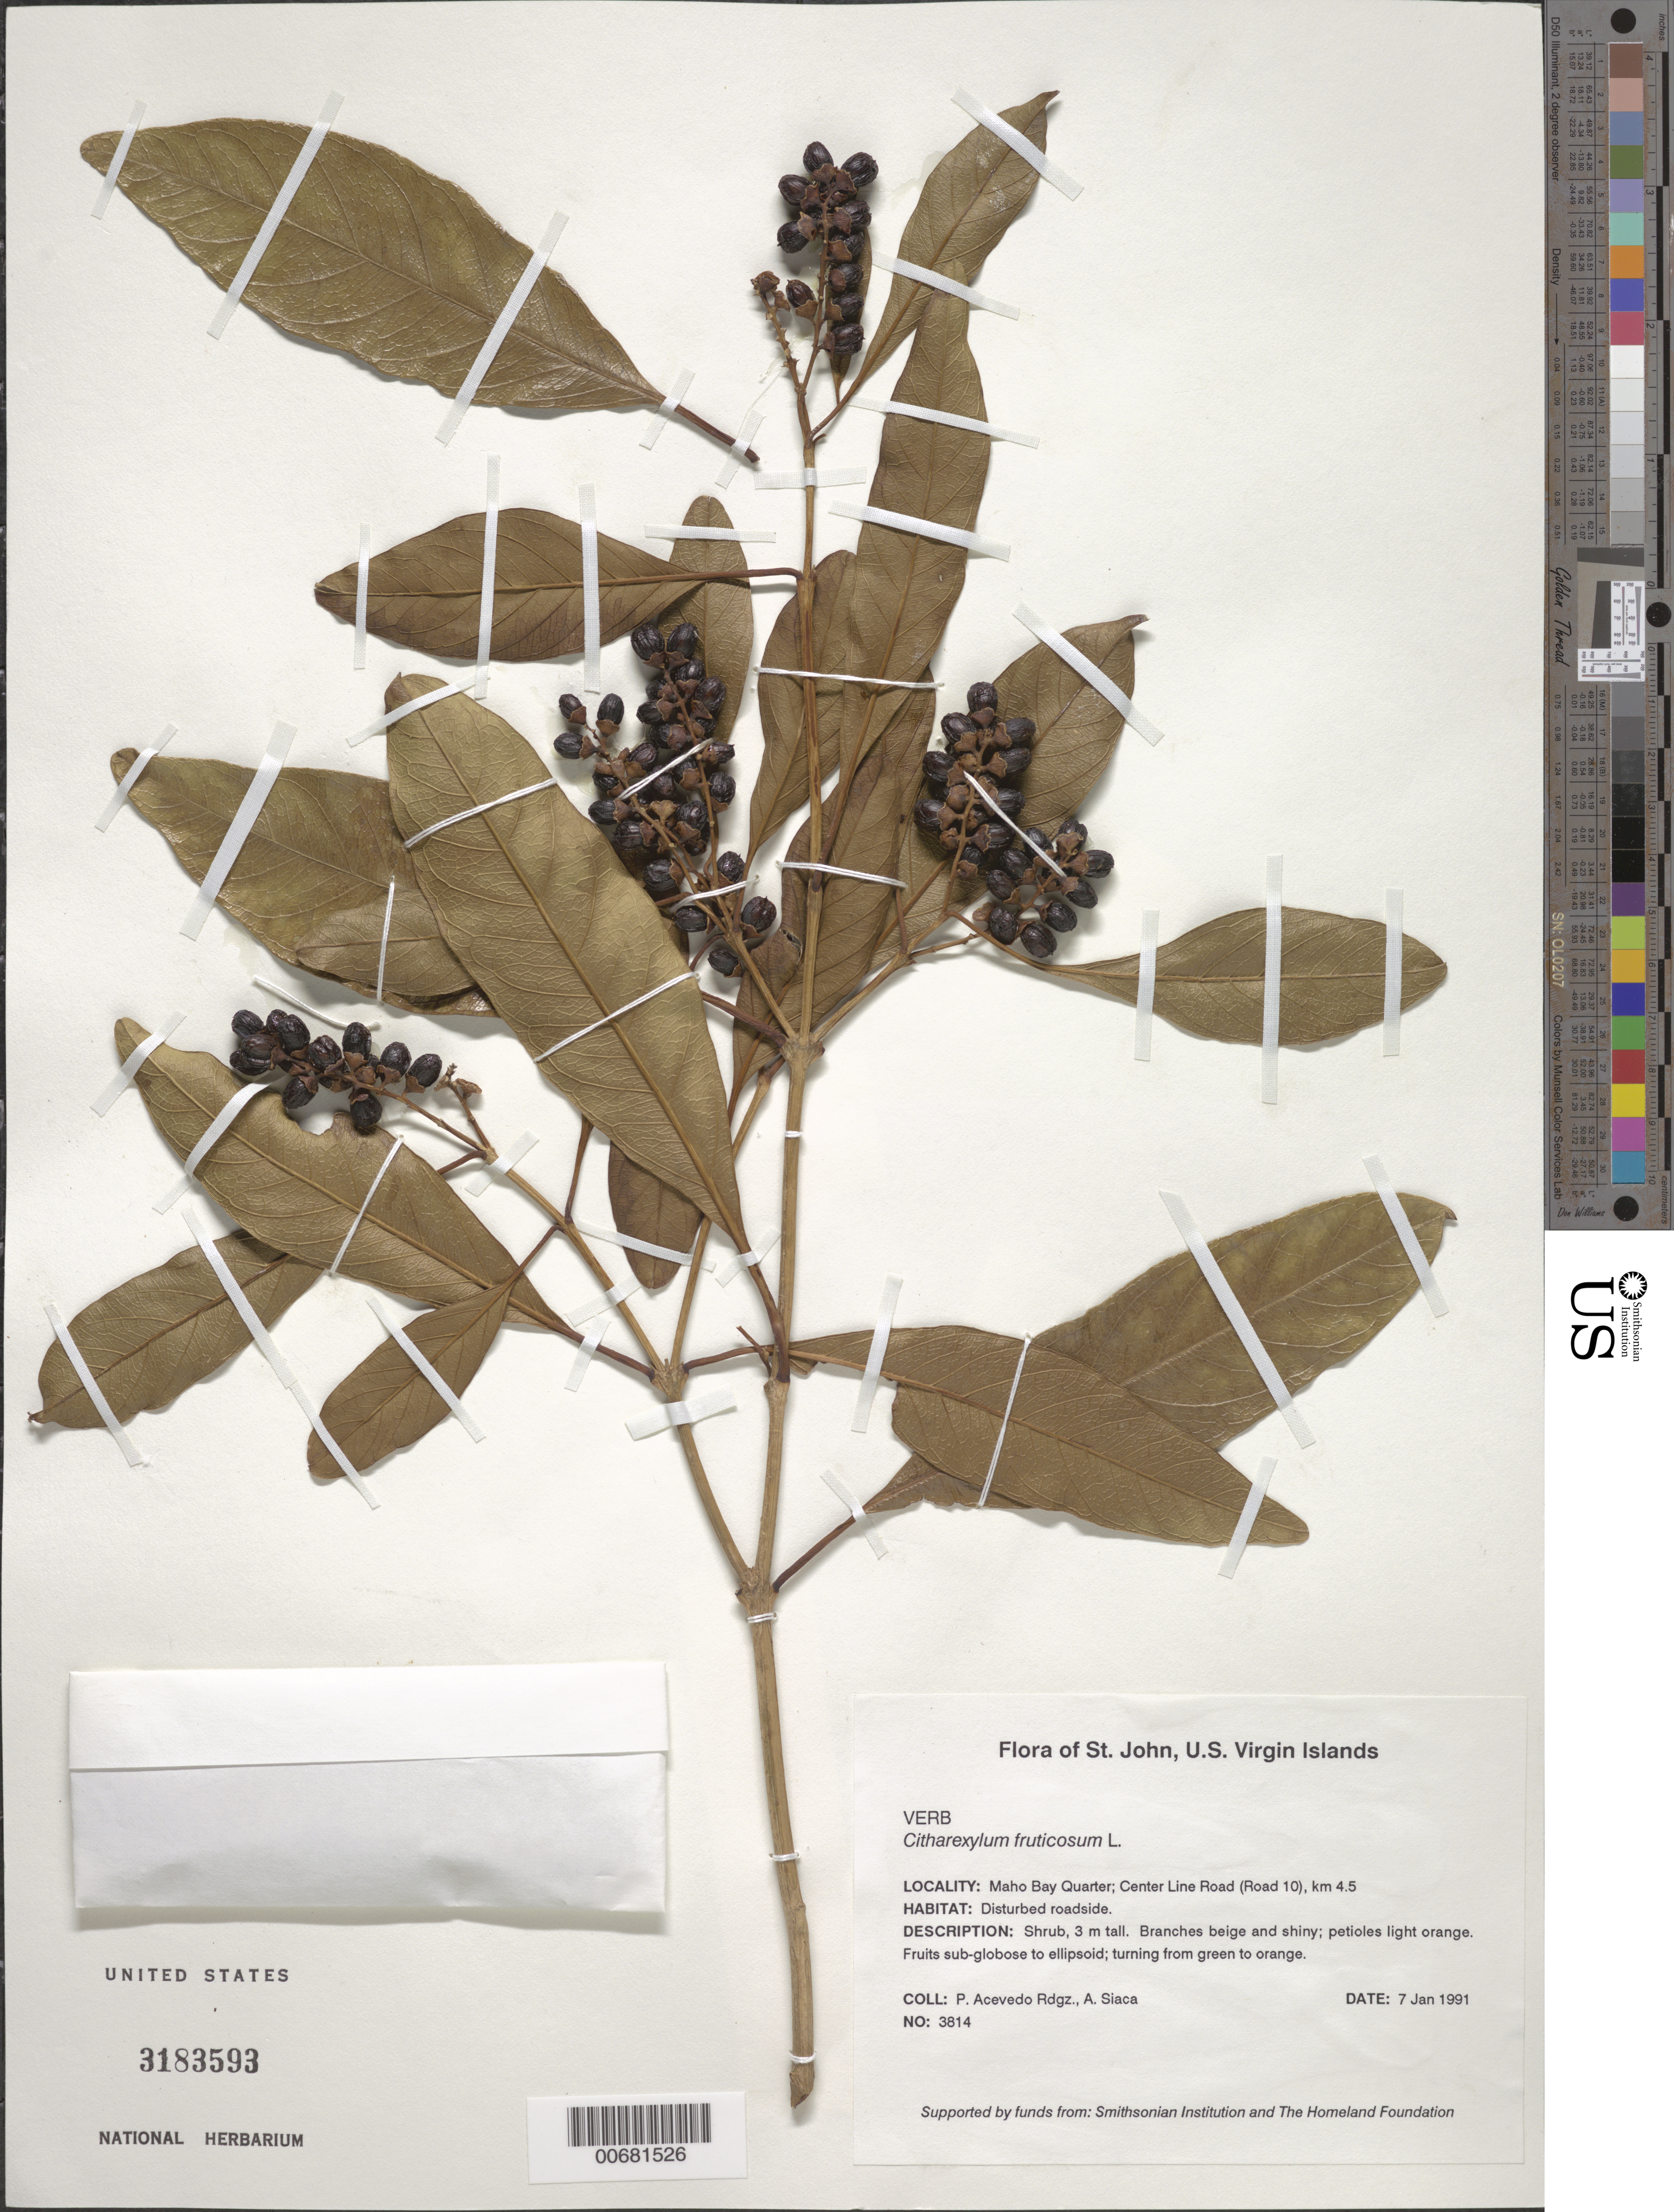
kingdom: Plantae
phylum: Tracheophyta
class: Magnoliopsida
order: Lamiales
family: Verbenaceae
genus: Citharexylum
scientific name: Citharexylum fruticosum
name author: L.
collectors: P. Acevedo-Rodr. & A. Siaca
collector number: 3814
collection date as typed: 07 Jan 1991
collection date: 1991-01-07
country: U.S. Virgin Islands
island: St. John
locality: Maho Bay Quarter; Center Line Road (Road 10), km 4.5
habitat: Disturbed roadside.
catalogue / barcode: US 3183593